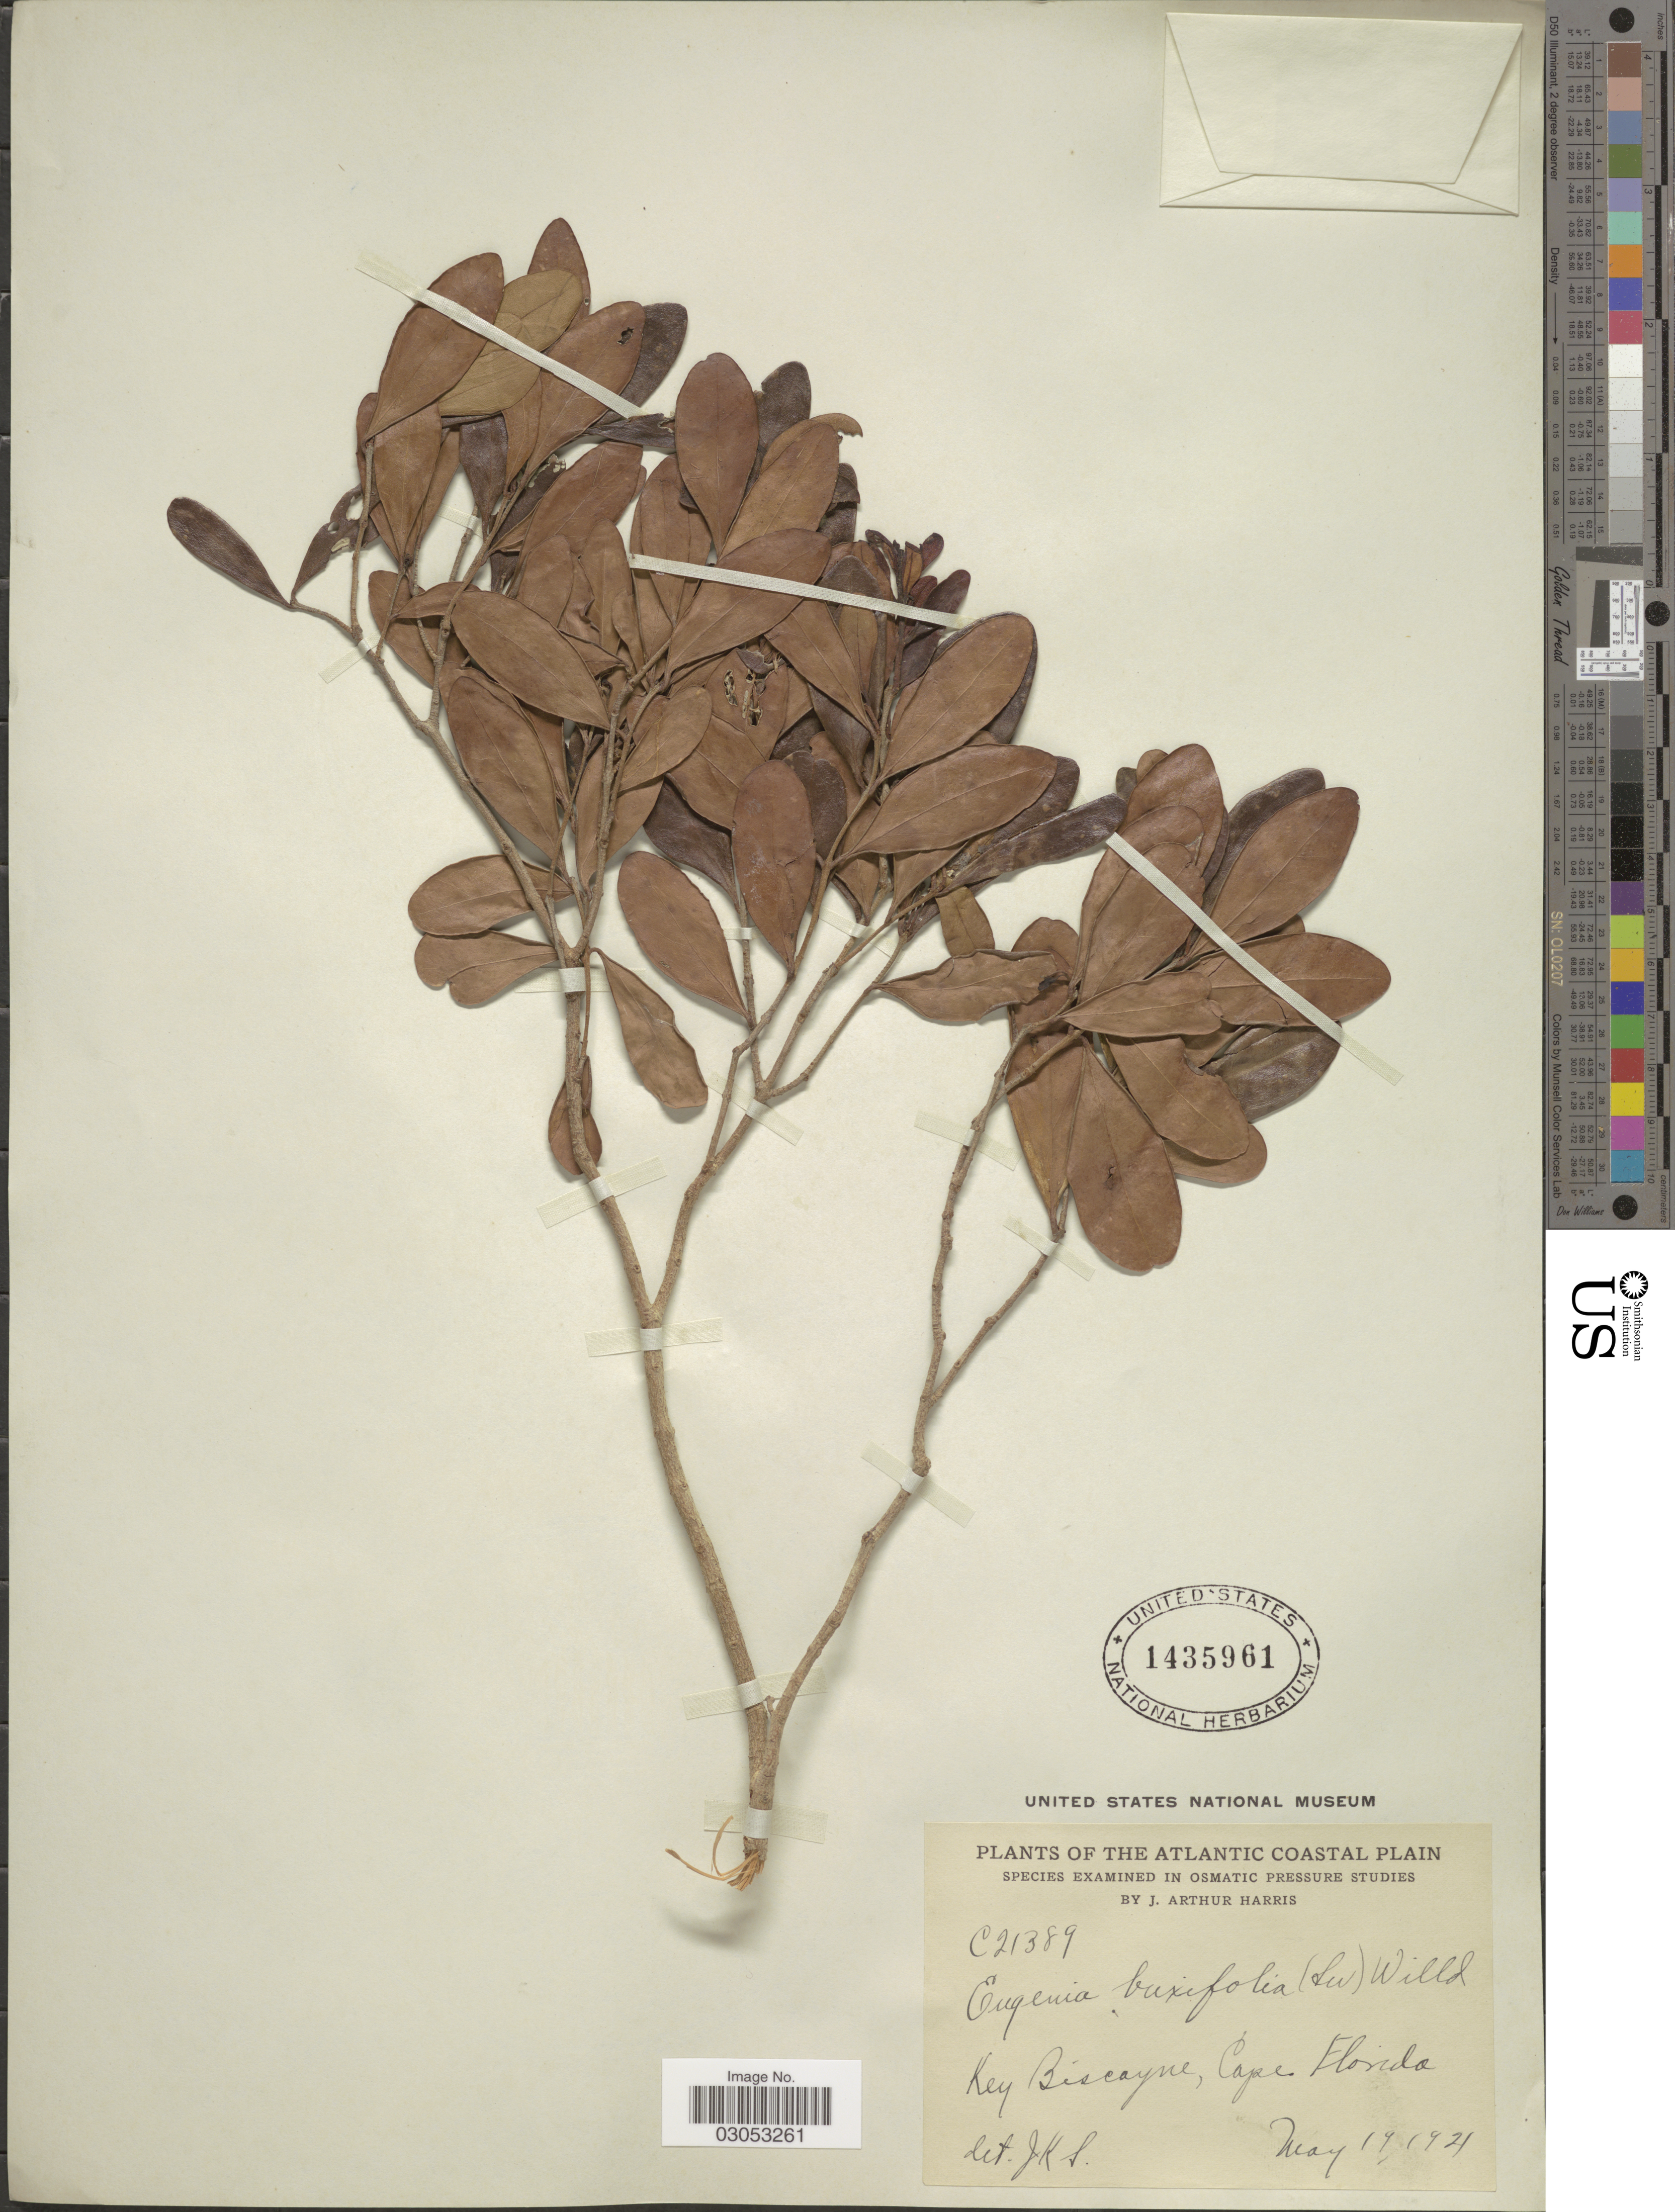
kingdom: Plantae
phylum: Tracheophyta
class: Magnoliopsida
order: Myrtales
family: Myrtaceae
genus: Eugenia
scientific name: Eugenia foetida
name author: Pers.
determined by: Strong, Mark T., (BOT), Smithsonian Institution - National Museum of Natural History (UNITED STATES)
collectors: J. A. Harris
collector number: C21389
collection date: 1921-05-19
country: United States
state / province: Florida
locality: The Atlantic Coastal Plain, Key Biscayne, Cape.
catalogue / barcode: US 1435961